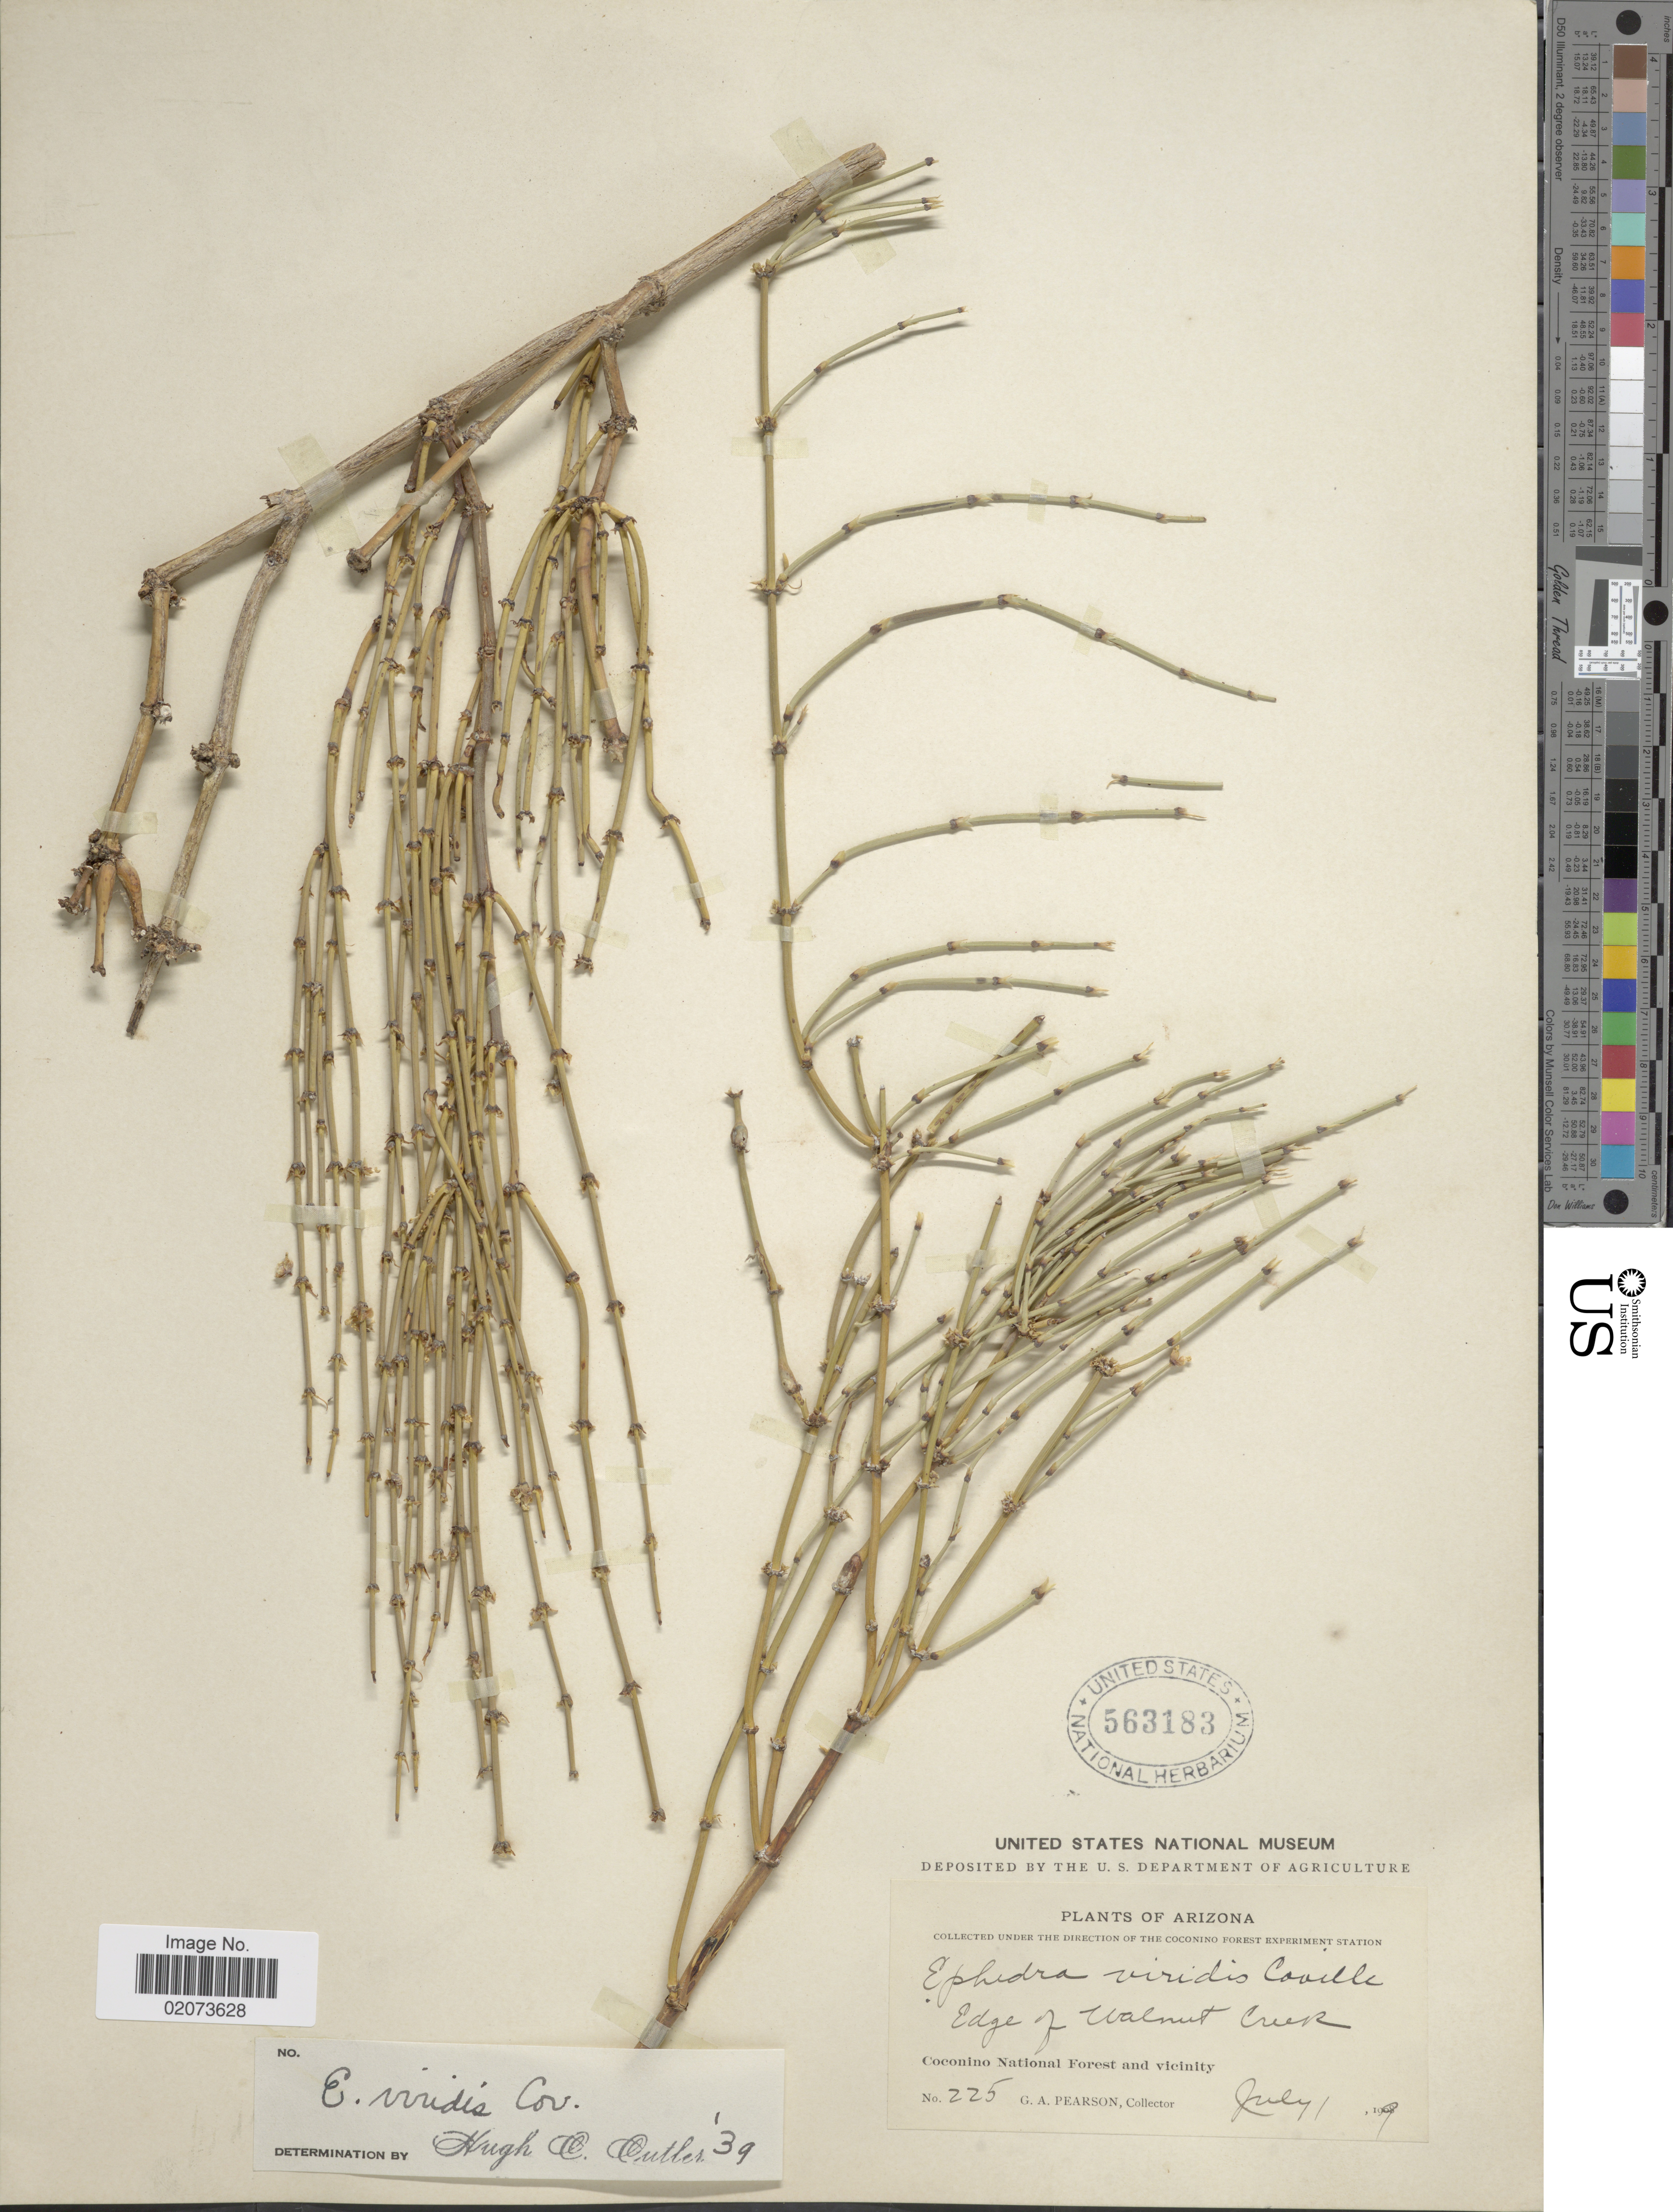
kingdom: Plantae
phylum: Tracheophyta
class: Gnetopsida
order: Ephedrales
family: Ephedraceae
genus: Ephedra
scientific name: Ephedra viridis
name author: Coville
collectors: G. Pearson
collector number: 225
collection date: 1909-07-01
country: United States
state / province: Arizona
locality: Edge of Walnut Creek, Coconino National Forest and vicinity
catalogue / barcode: US 563183